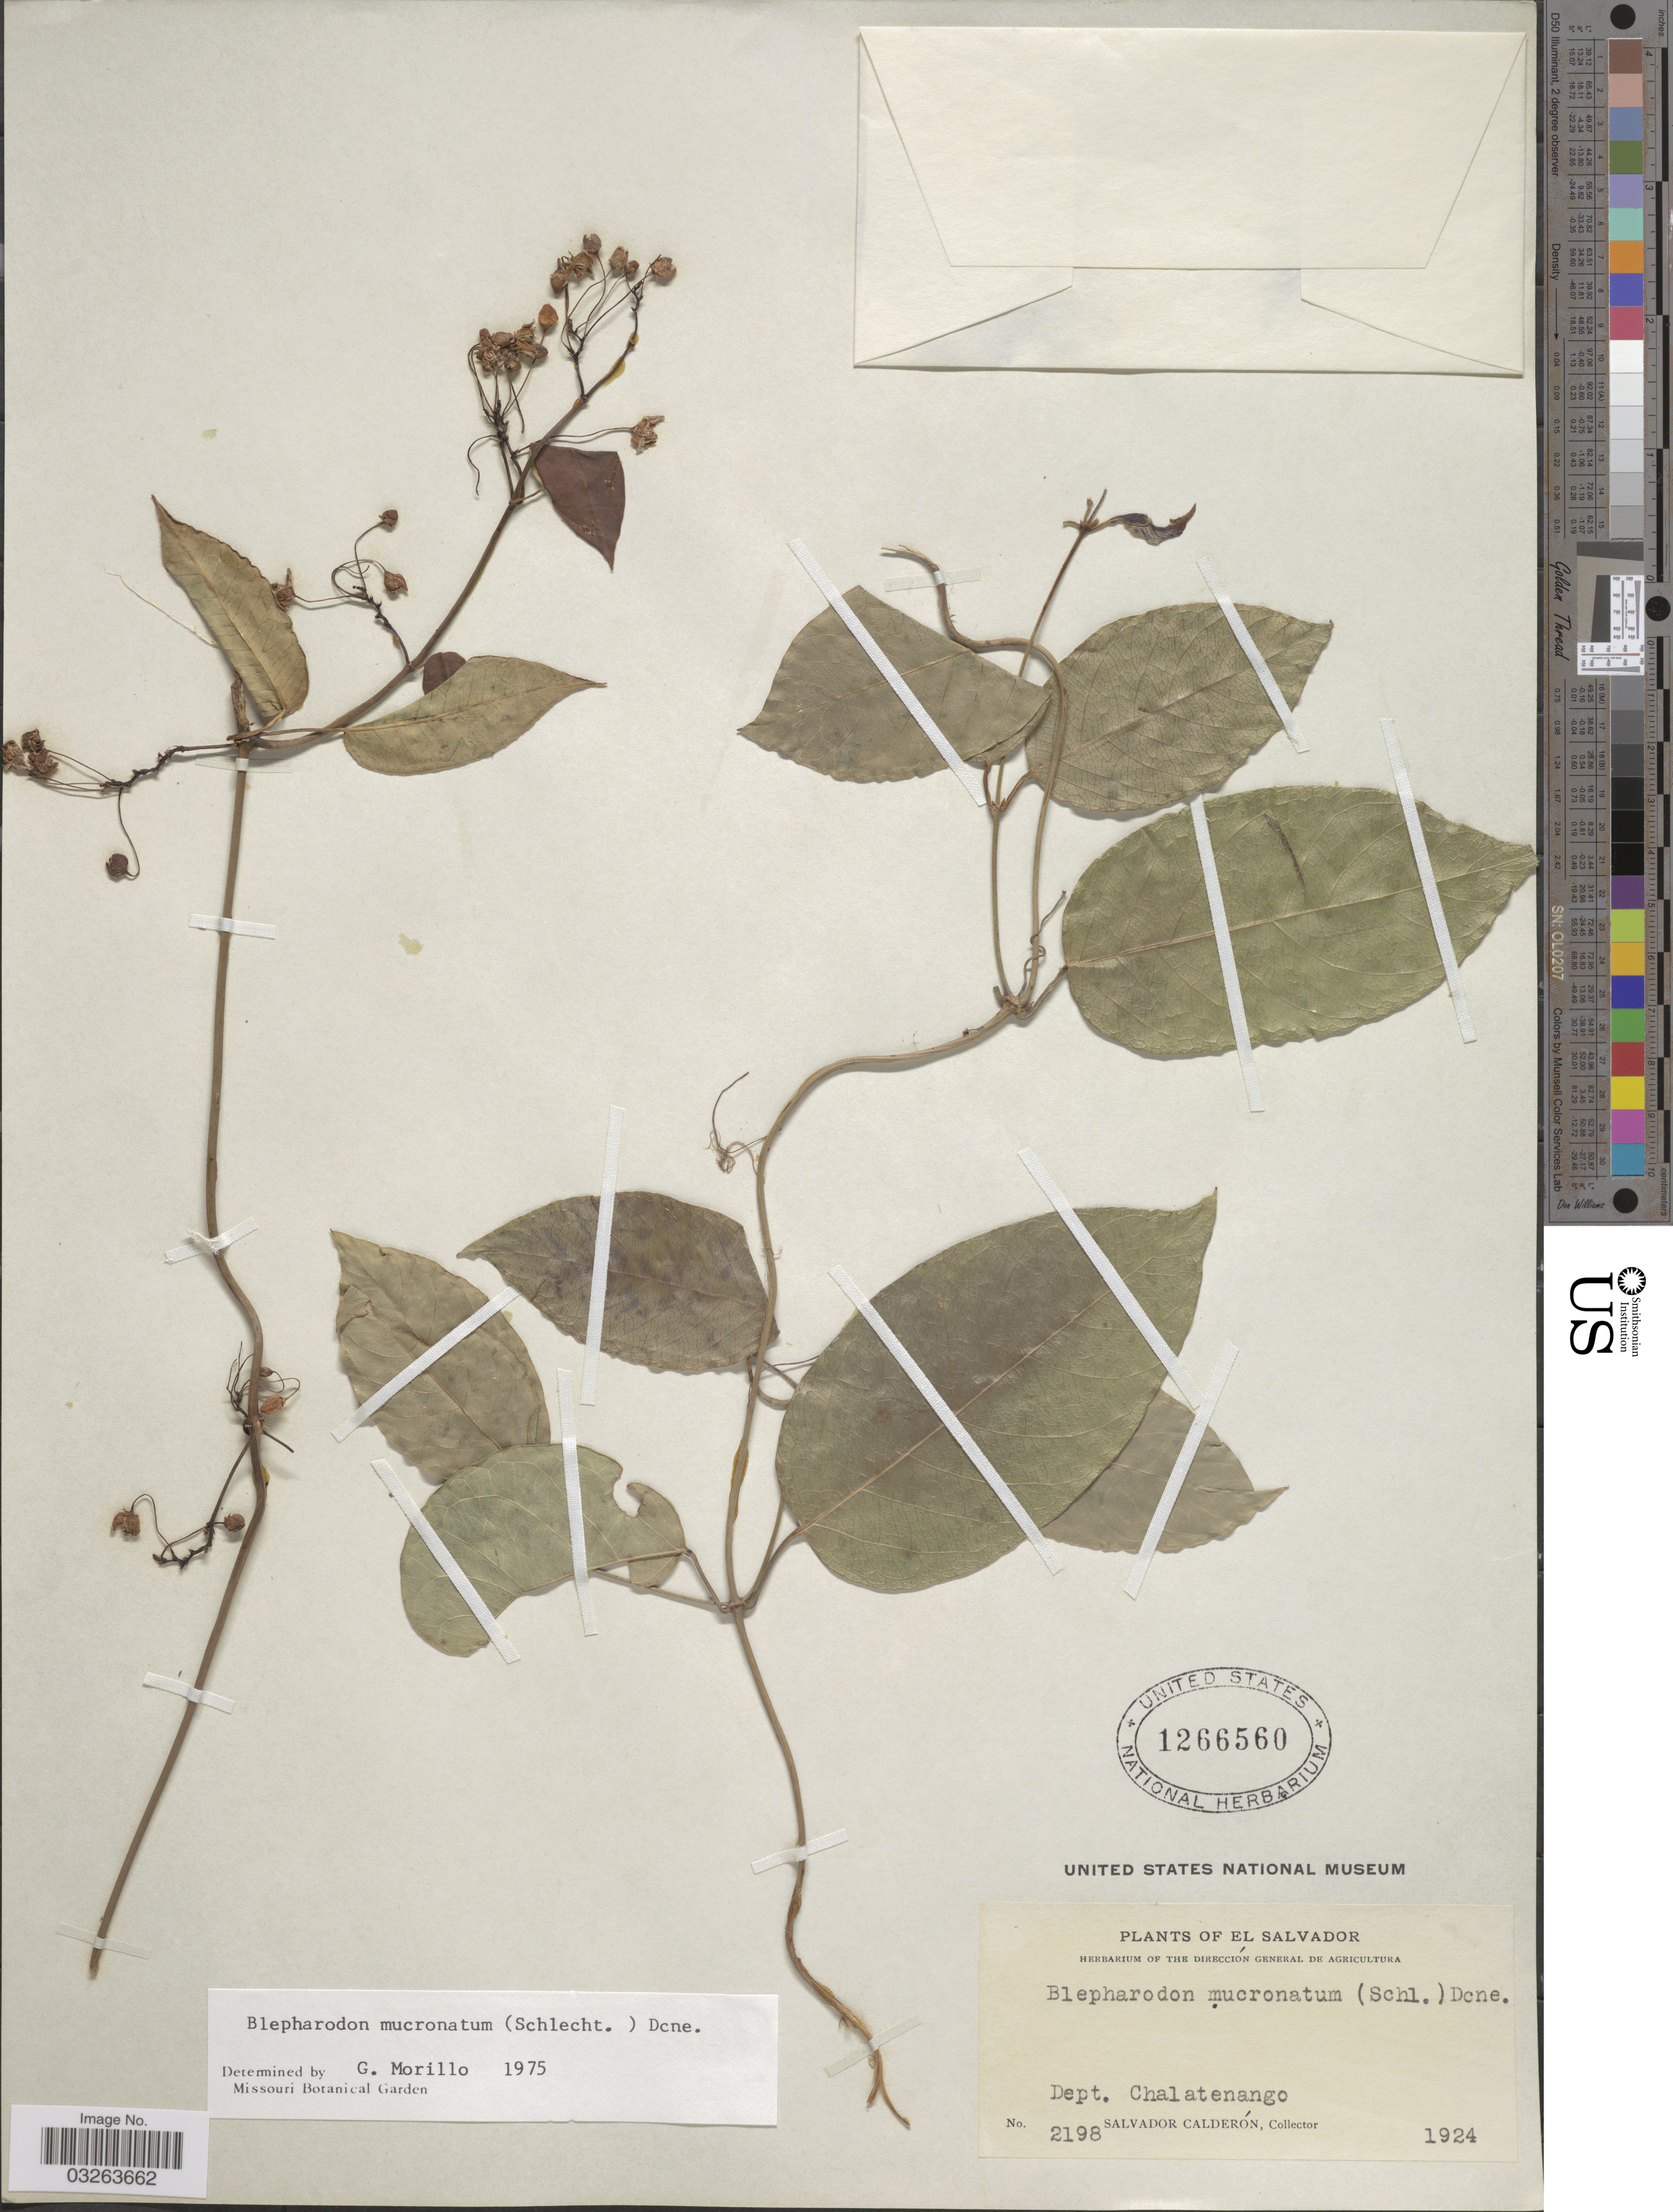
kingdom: Plantae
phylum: Tracheophyta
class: Magnoliopsida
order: Gentianales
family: Apocynaceae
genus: Blepharodon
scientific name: Blepharodon mucronatum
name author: (Schltdl.) Decne.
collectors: S. Calderón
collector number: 2198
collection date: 1924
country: El Salvador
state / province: Chalatenango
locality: Dept. Chalatenango.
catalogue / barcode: US 1266560